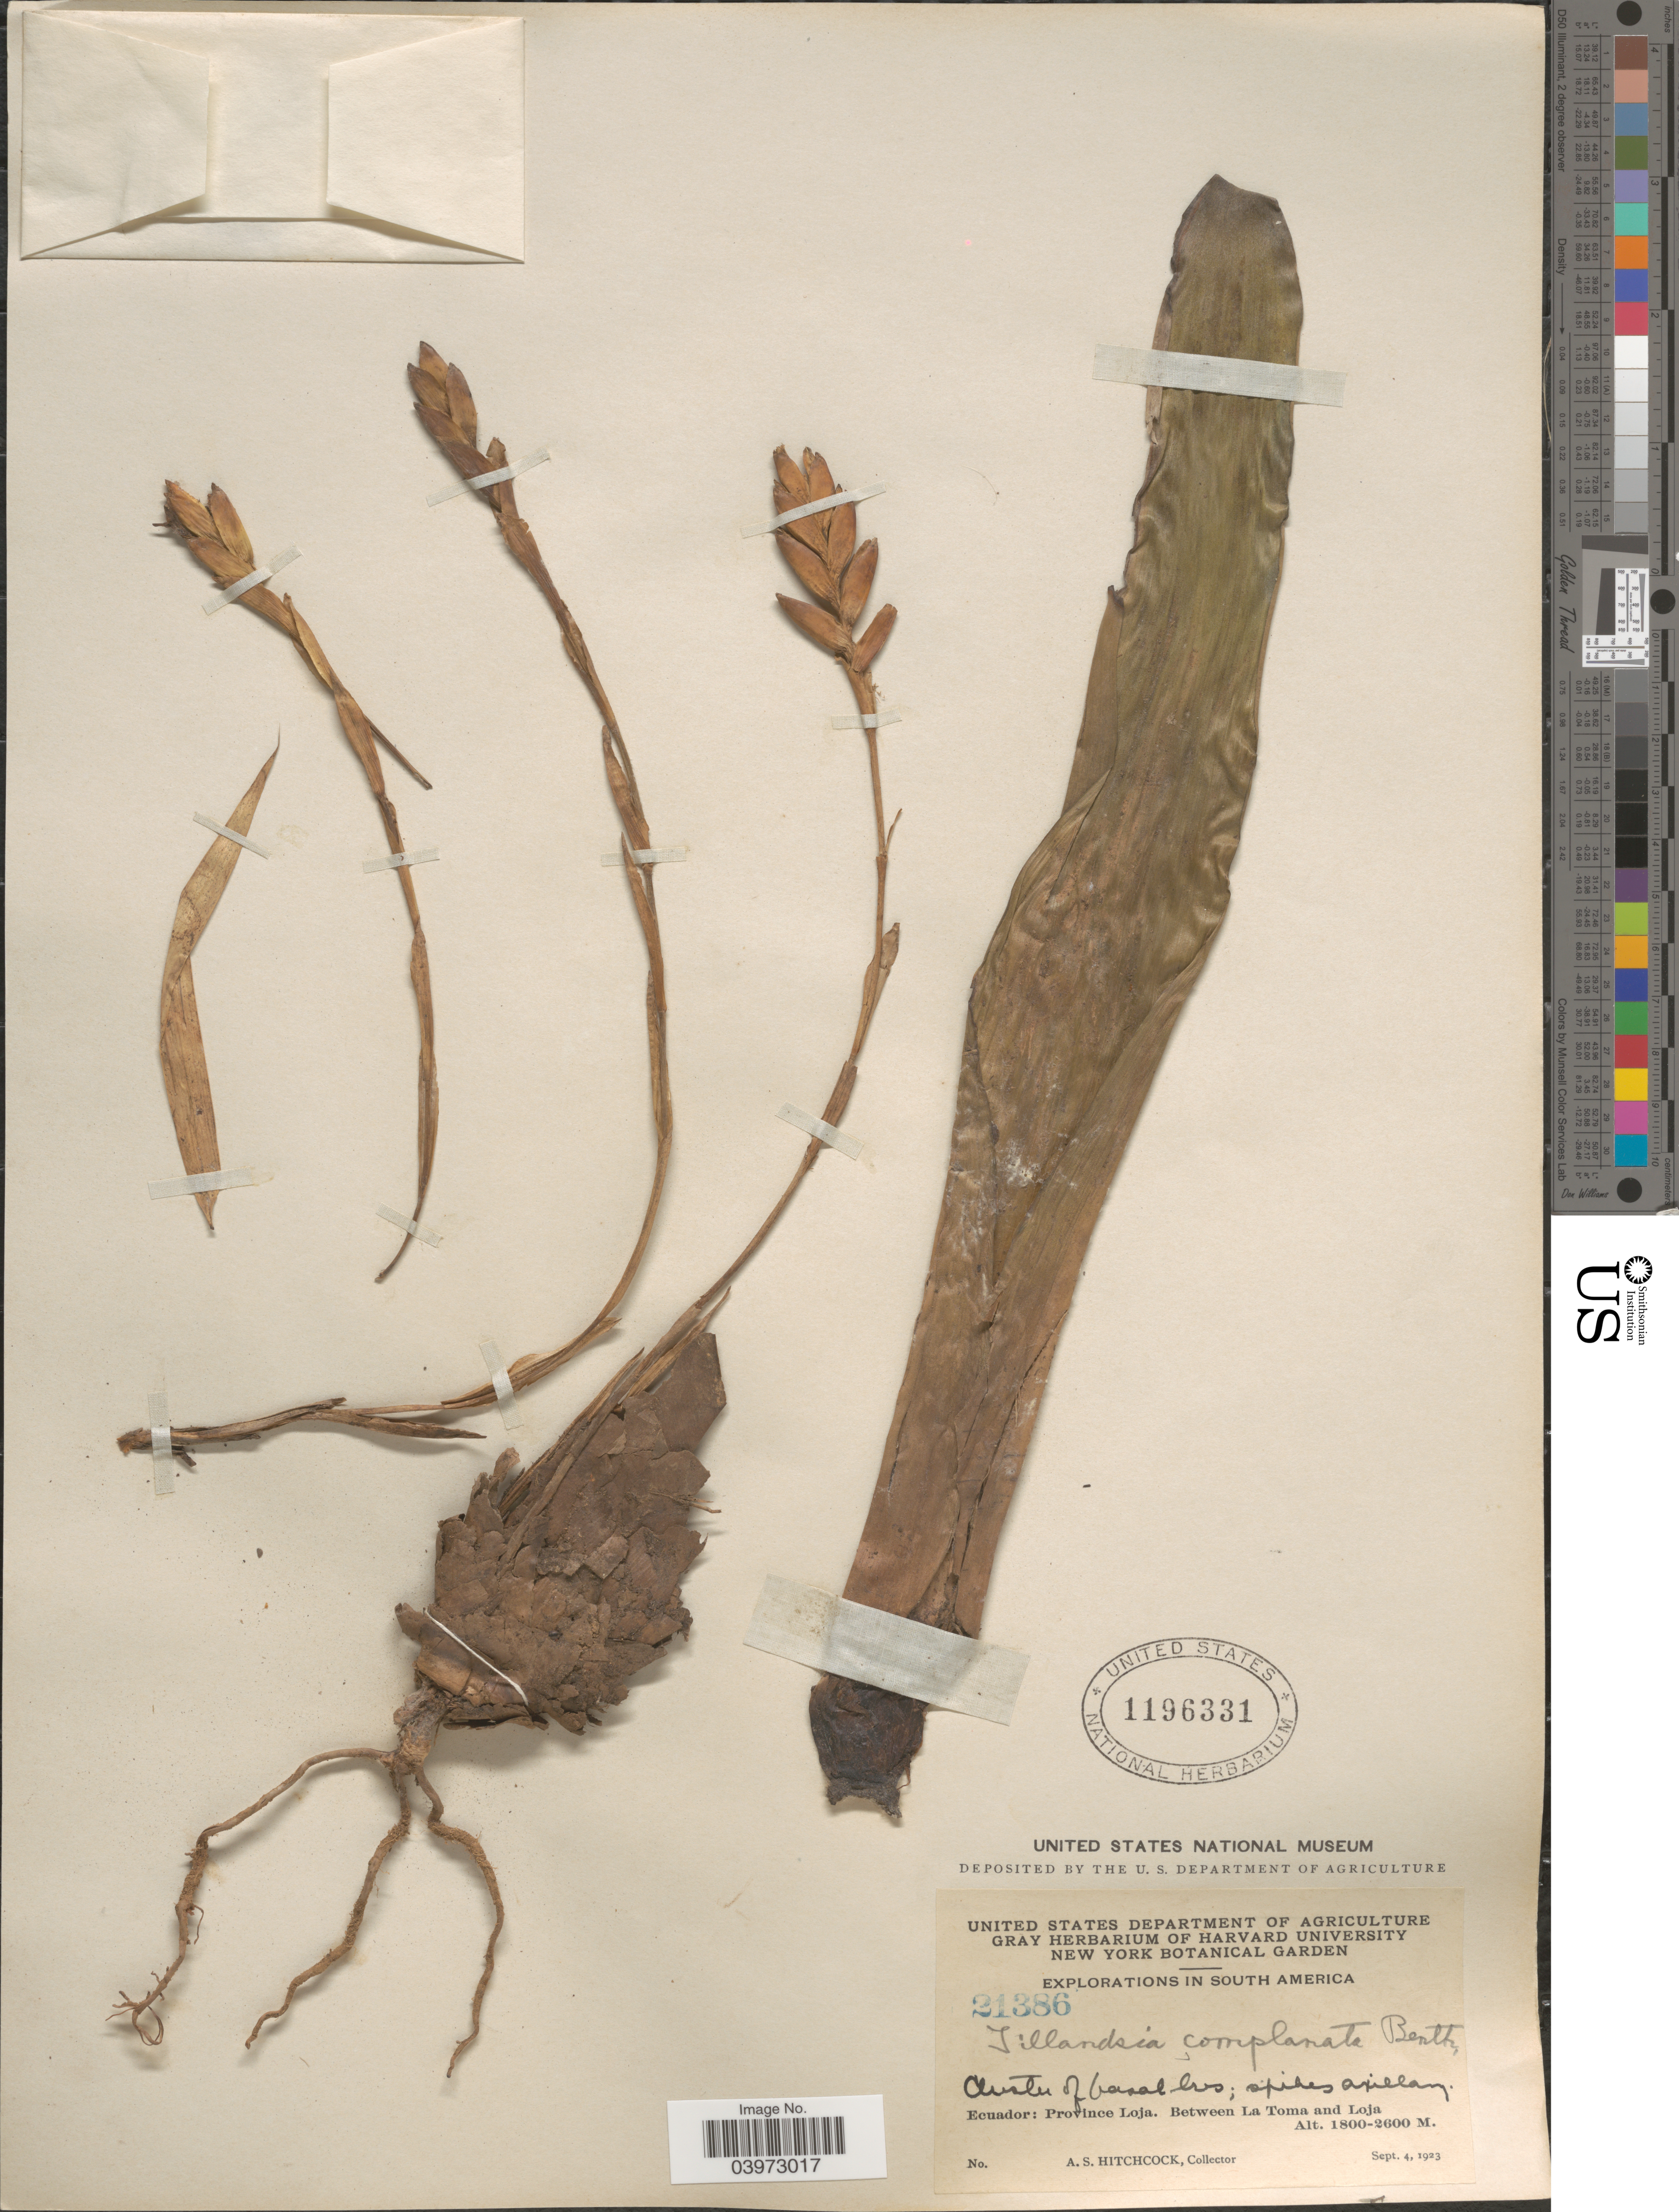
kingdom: Plantae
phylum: Tracheophyta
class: Liliopsida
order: Poales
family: Bromeliaceae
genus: Tillandsia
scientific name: Tillandsia complanata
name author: Benth.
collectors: A. S. Hitchcock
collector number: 21386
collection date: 1923-09-04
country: Ecuador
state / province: Loja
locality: Explorations in South America. Between La Toma and Loja.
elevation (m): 1800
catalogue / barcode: US 1196331